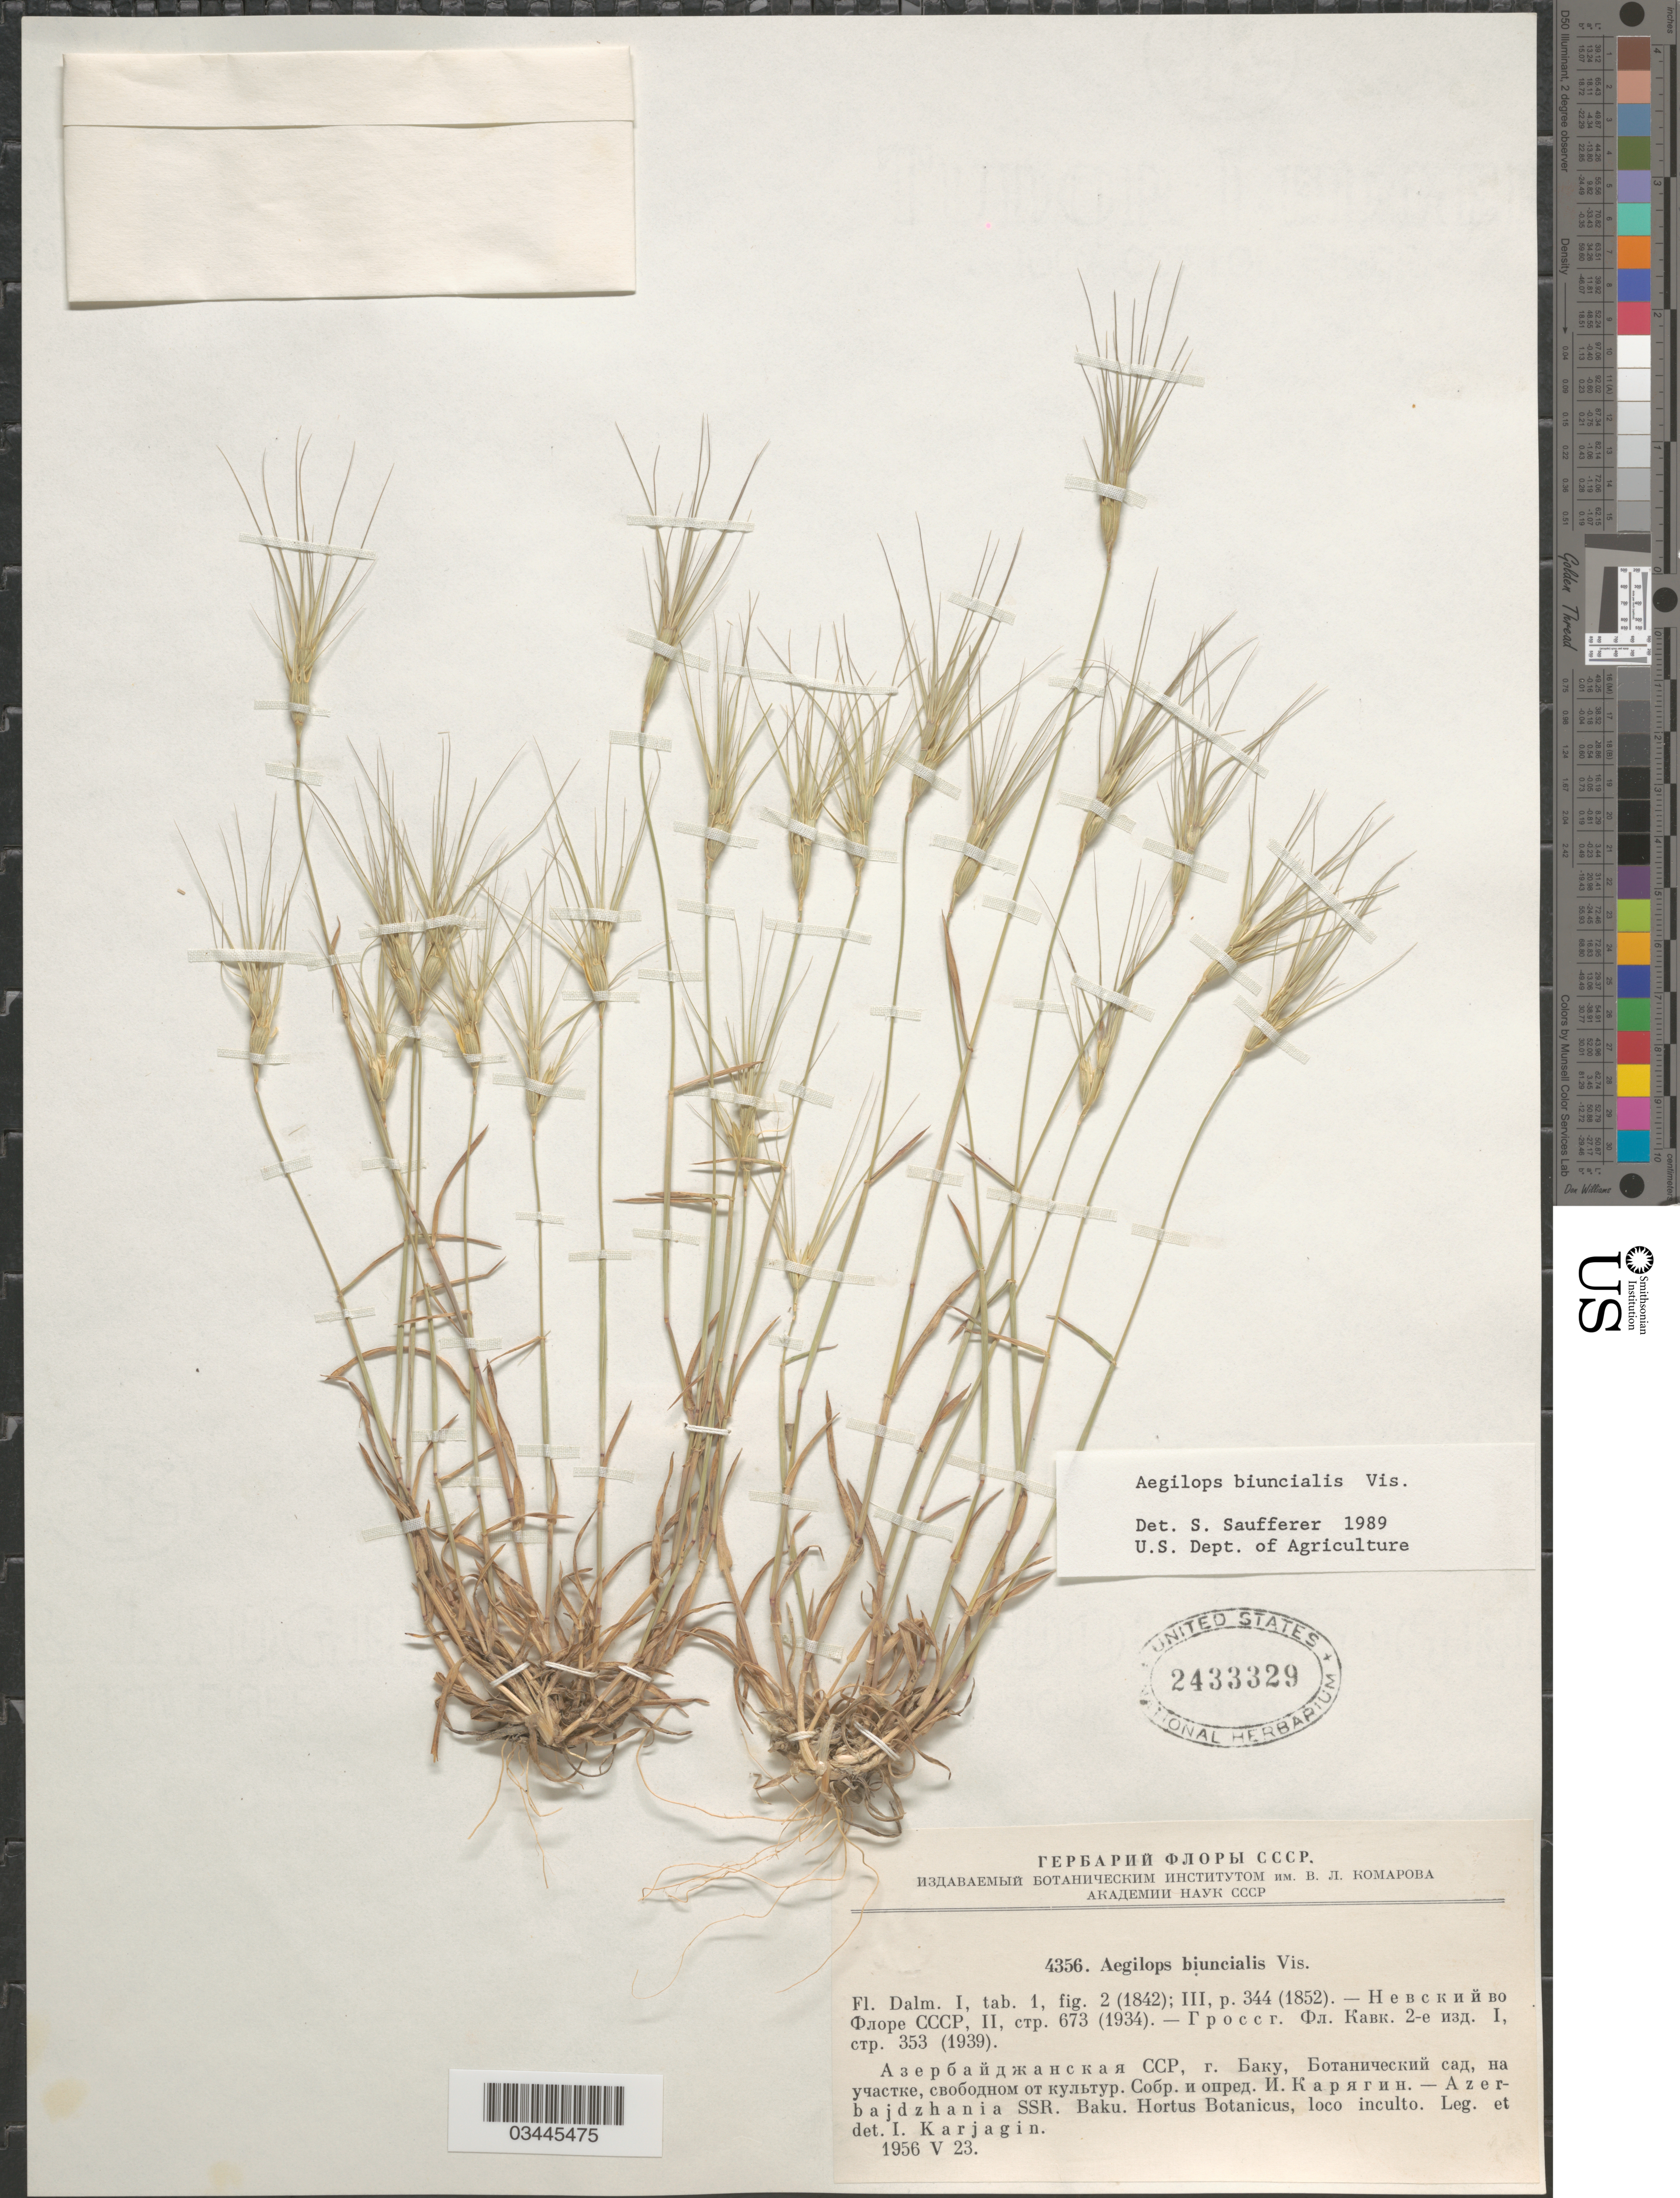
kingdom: Plantae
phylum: Tracheophyta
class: Liliopsida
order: Poales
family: Poaceae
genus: Aegilops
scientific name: Aegilops triuncialis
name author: L.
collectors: I. Karjagin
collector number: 4356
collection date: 1956-05-23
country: Azerbaijan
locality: Azerbajdzhania SSR. Baku. Hortus Botanicus, loco inculto.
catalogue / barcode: US 2433329